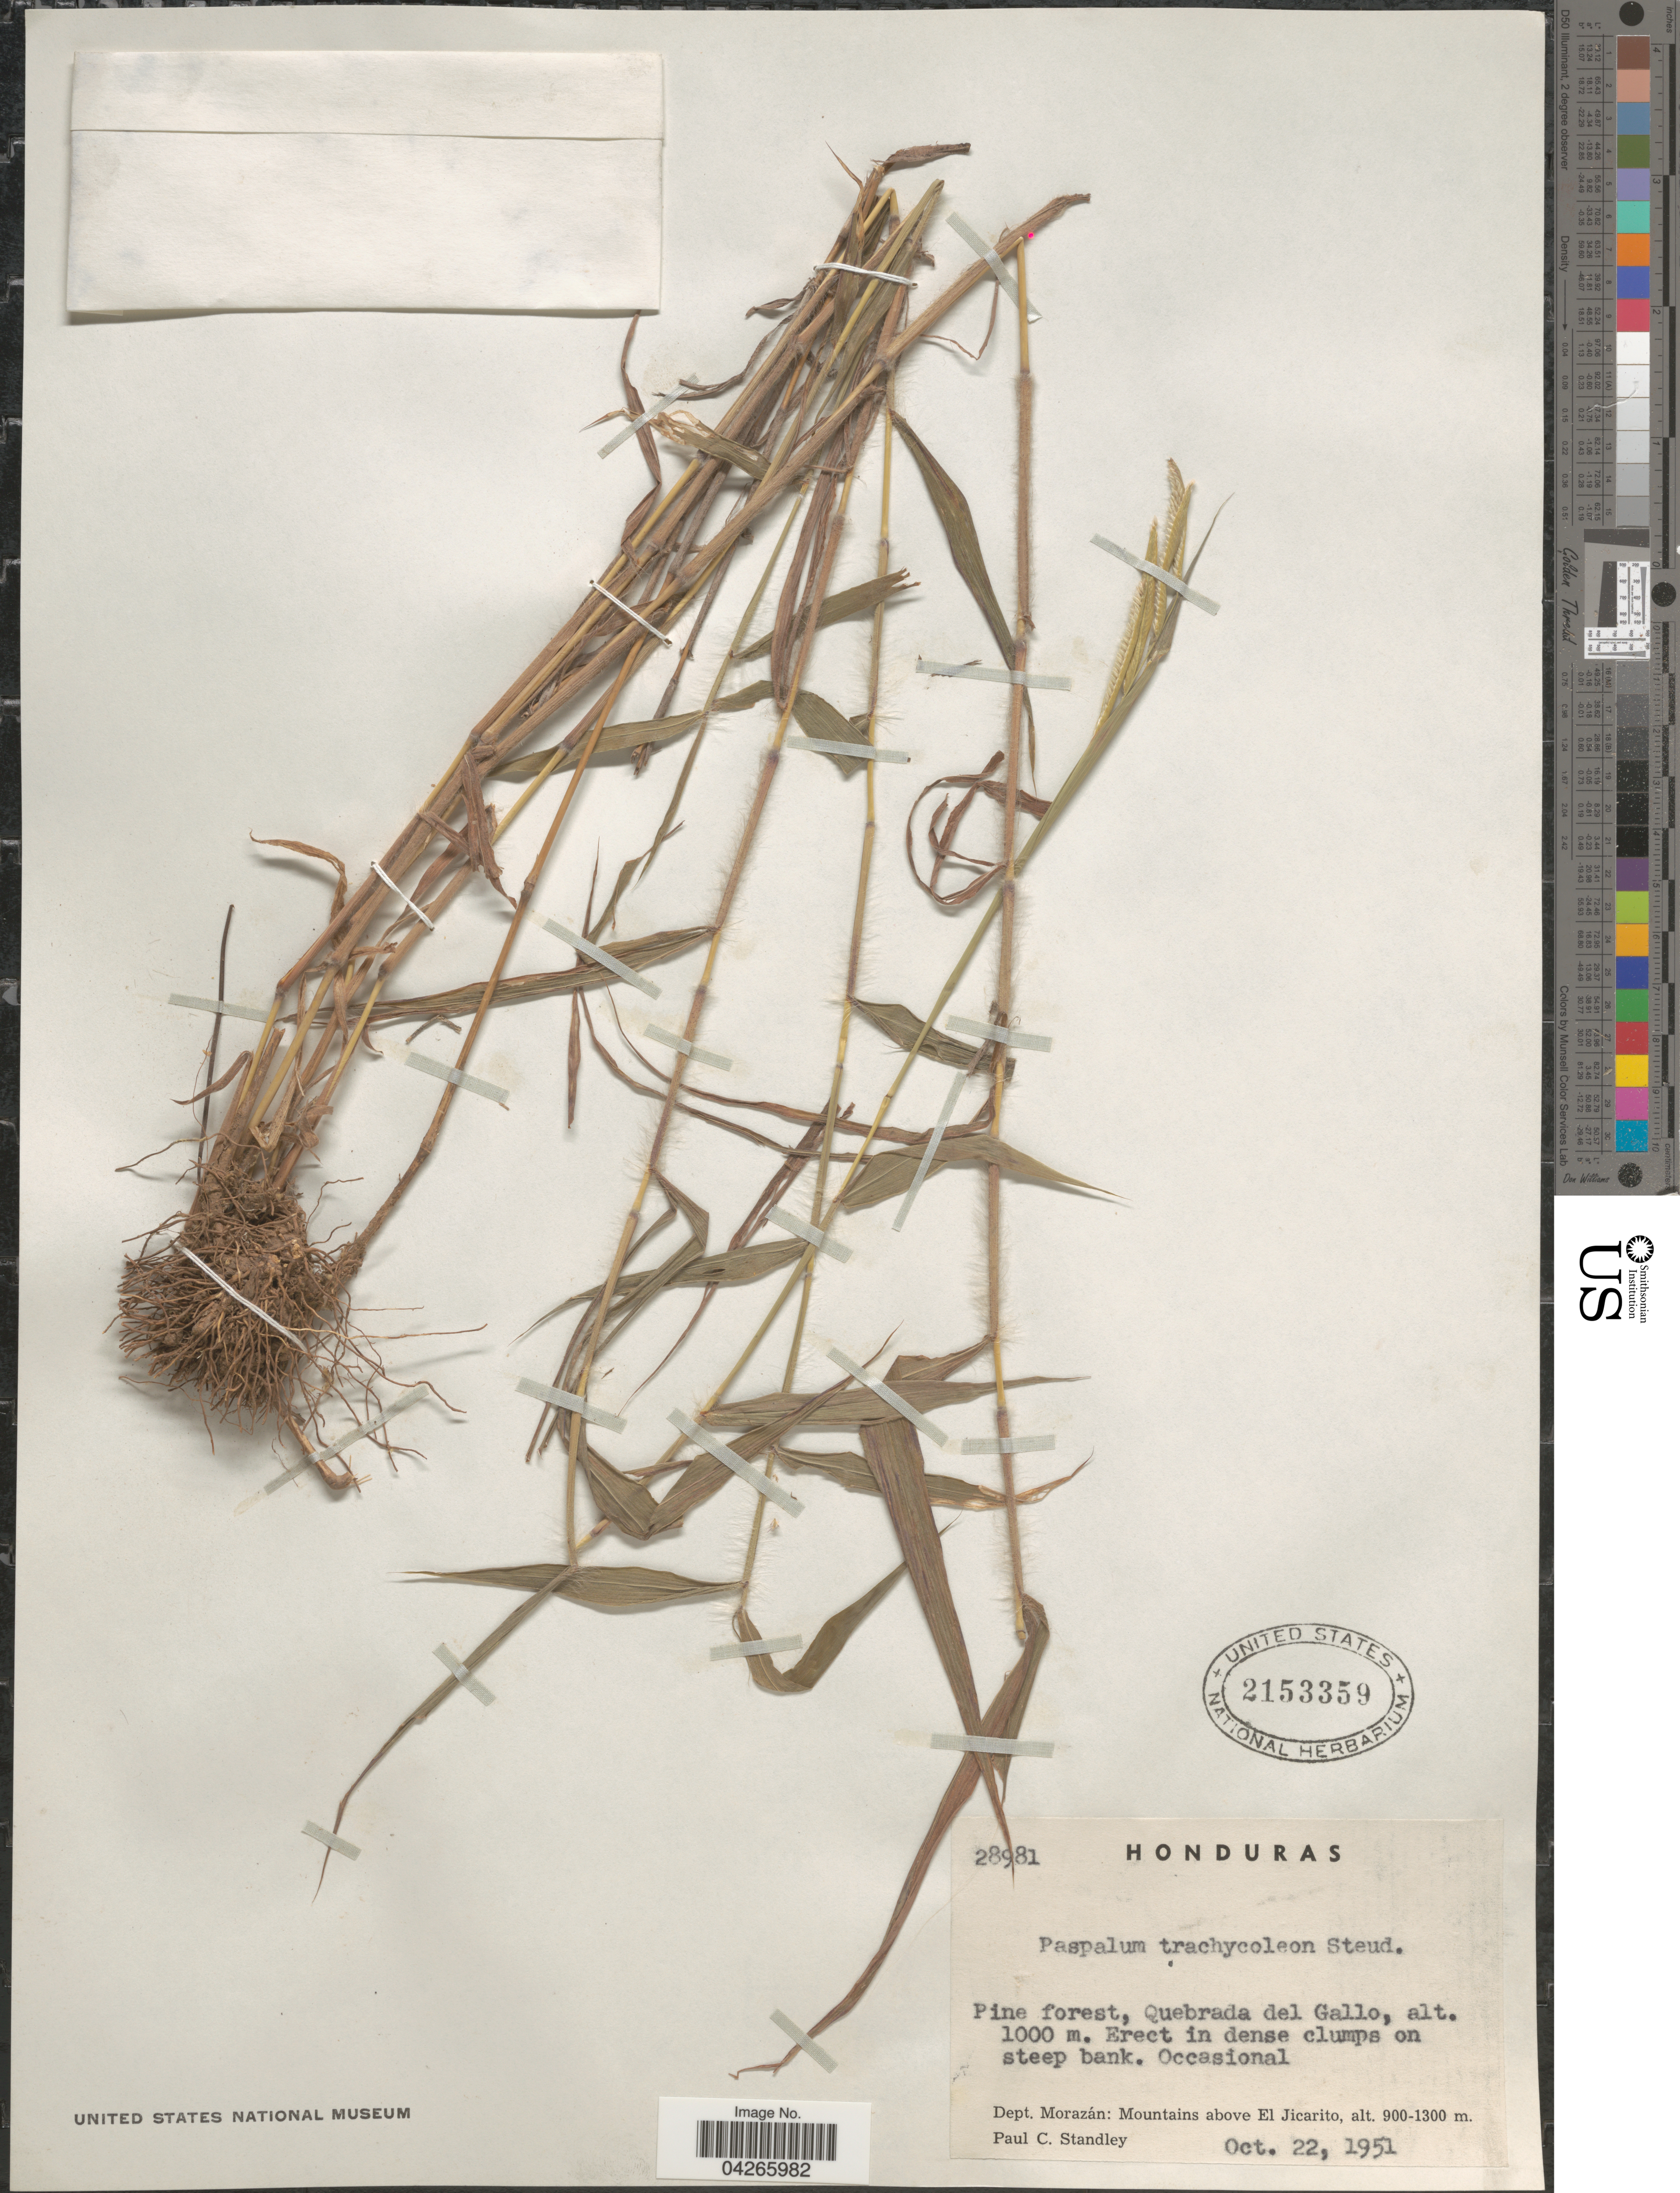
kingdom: Plantae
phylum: Tracheophyta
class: Liliopsida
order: Poales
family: Poaceae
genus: Paspalum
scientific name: Paspalum trachycoleon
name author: Steud.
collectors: P. C. Standley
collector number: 28981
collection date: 1951-10-22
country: Honduras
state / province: Fco. Morazán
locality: Quebrada del Gallo. Dept. Morazán: Mountains above El Jicarito.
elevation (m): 1000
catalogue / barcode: US 2153359